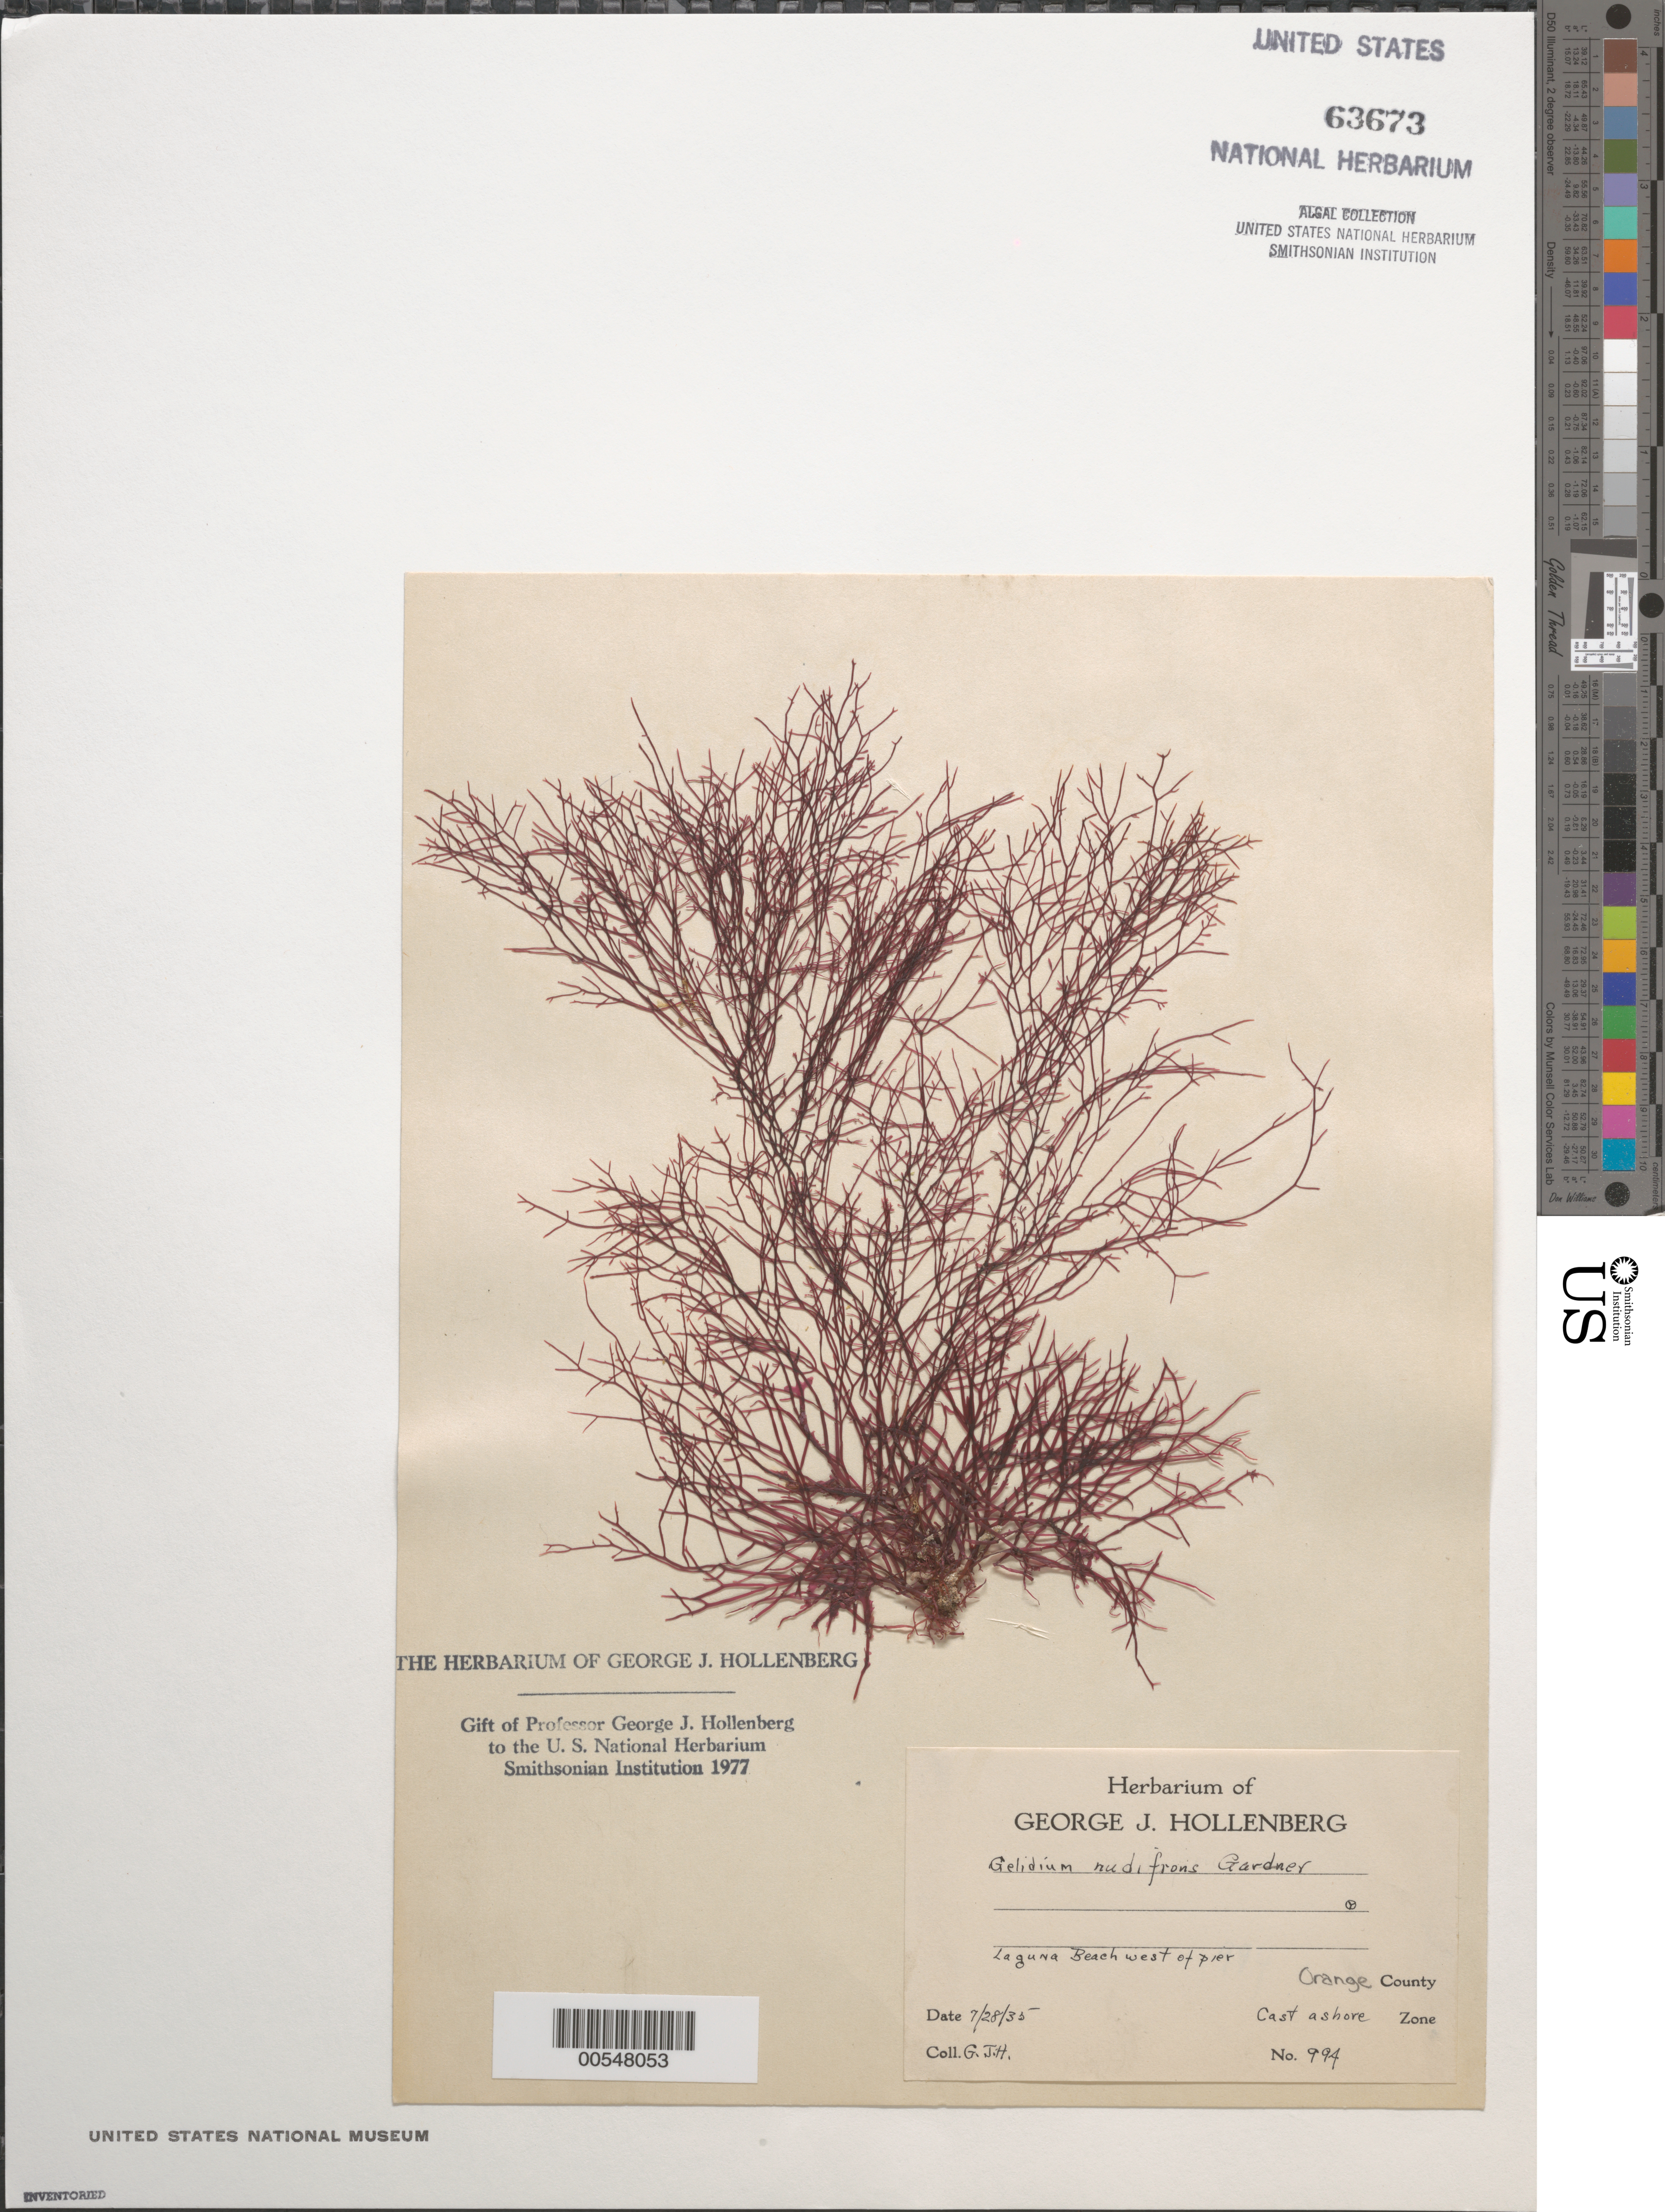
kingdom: Plantae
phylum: Rhodophyta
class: Florideophyceae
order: Gelidiales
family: Gelidiaceae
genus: Gelidium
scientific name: Gelidium nudifrons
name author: N.L. Gardner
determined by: Hollenberg, George J.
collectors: G. Hollenberg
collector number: GJH 994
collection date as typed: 28 Jul 1935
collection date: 1935-07-28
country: United States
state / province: California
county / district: Orange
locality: Laguna Beach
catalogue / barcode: US 63673